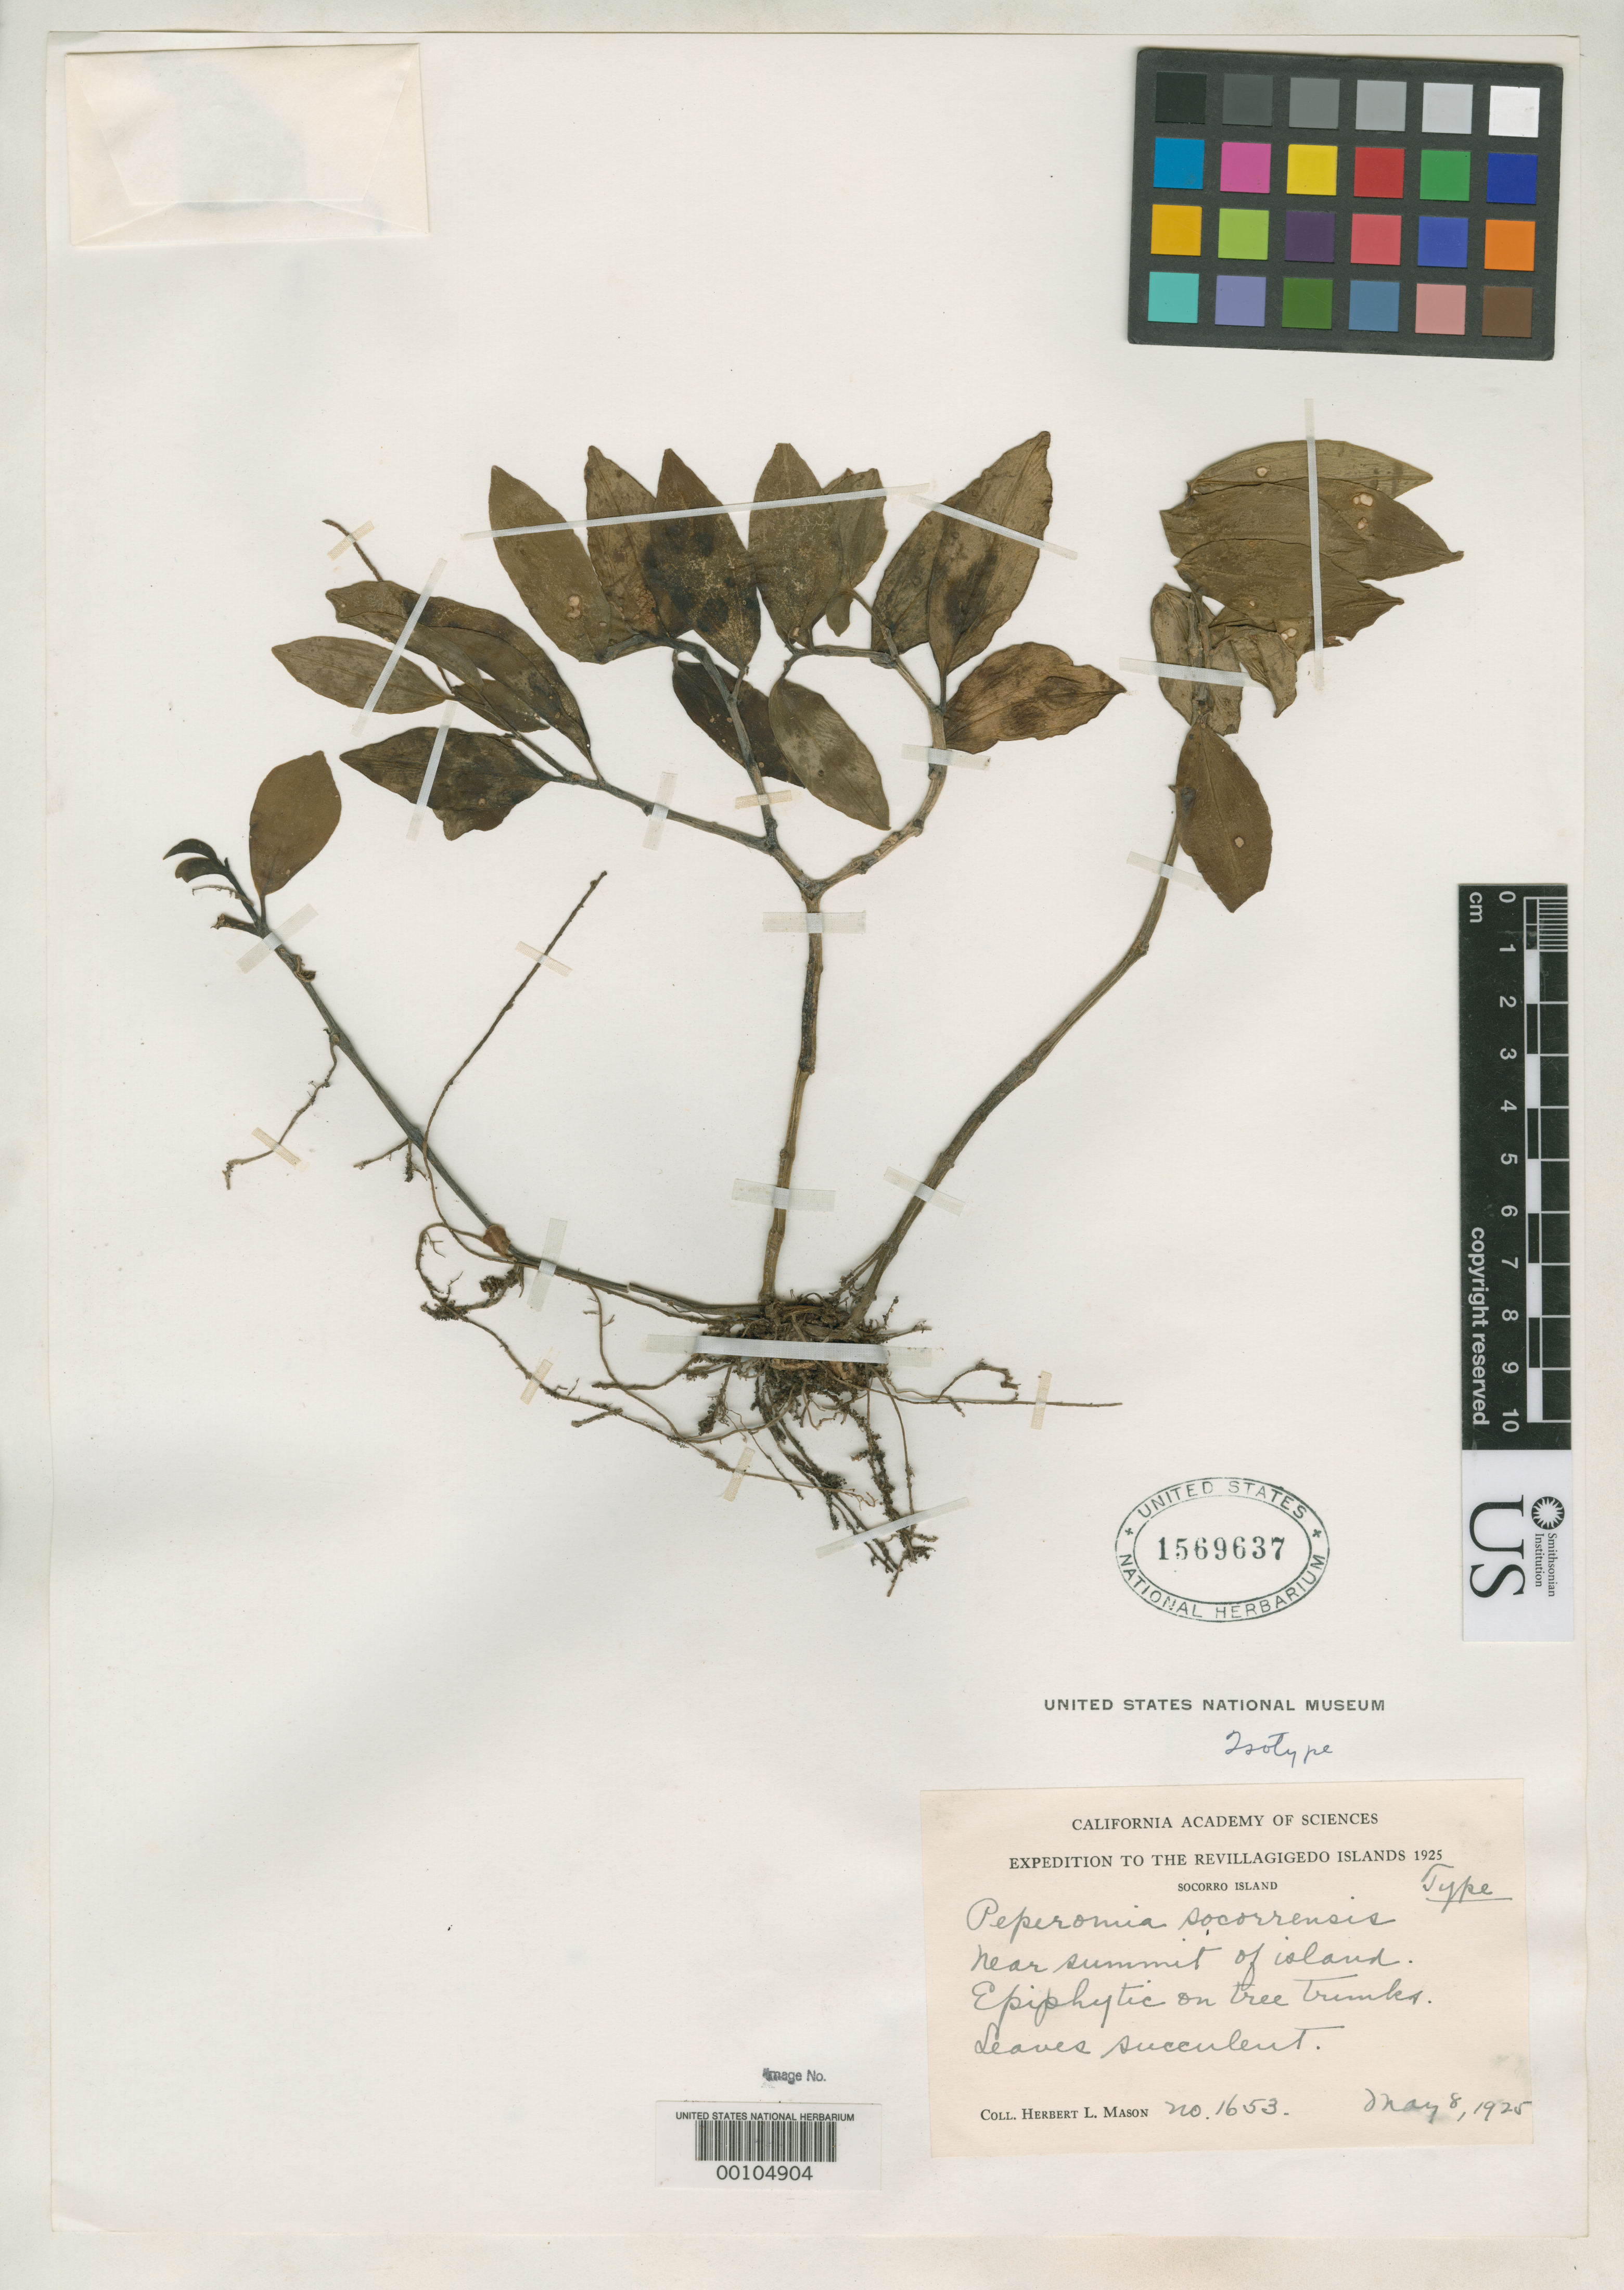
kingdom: Plantae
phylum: Tracheophyta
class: Magnoliopsida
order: Piperales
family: Piperaceae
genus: Peperomia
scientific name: Peperomia socorronis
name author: Trel. ex I.M. Johnst.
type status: Isotype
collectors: H. L. Mason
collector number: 1653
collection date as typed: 08 May 1925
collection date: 1925-05-08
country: Mexico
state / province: Colima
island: Socorro Island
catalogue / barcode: US 1569637